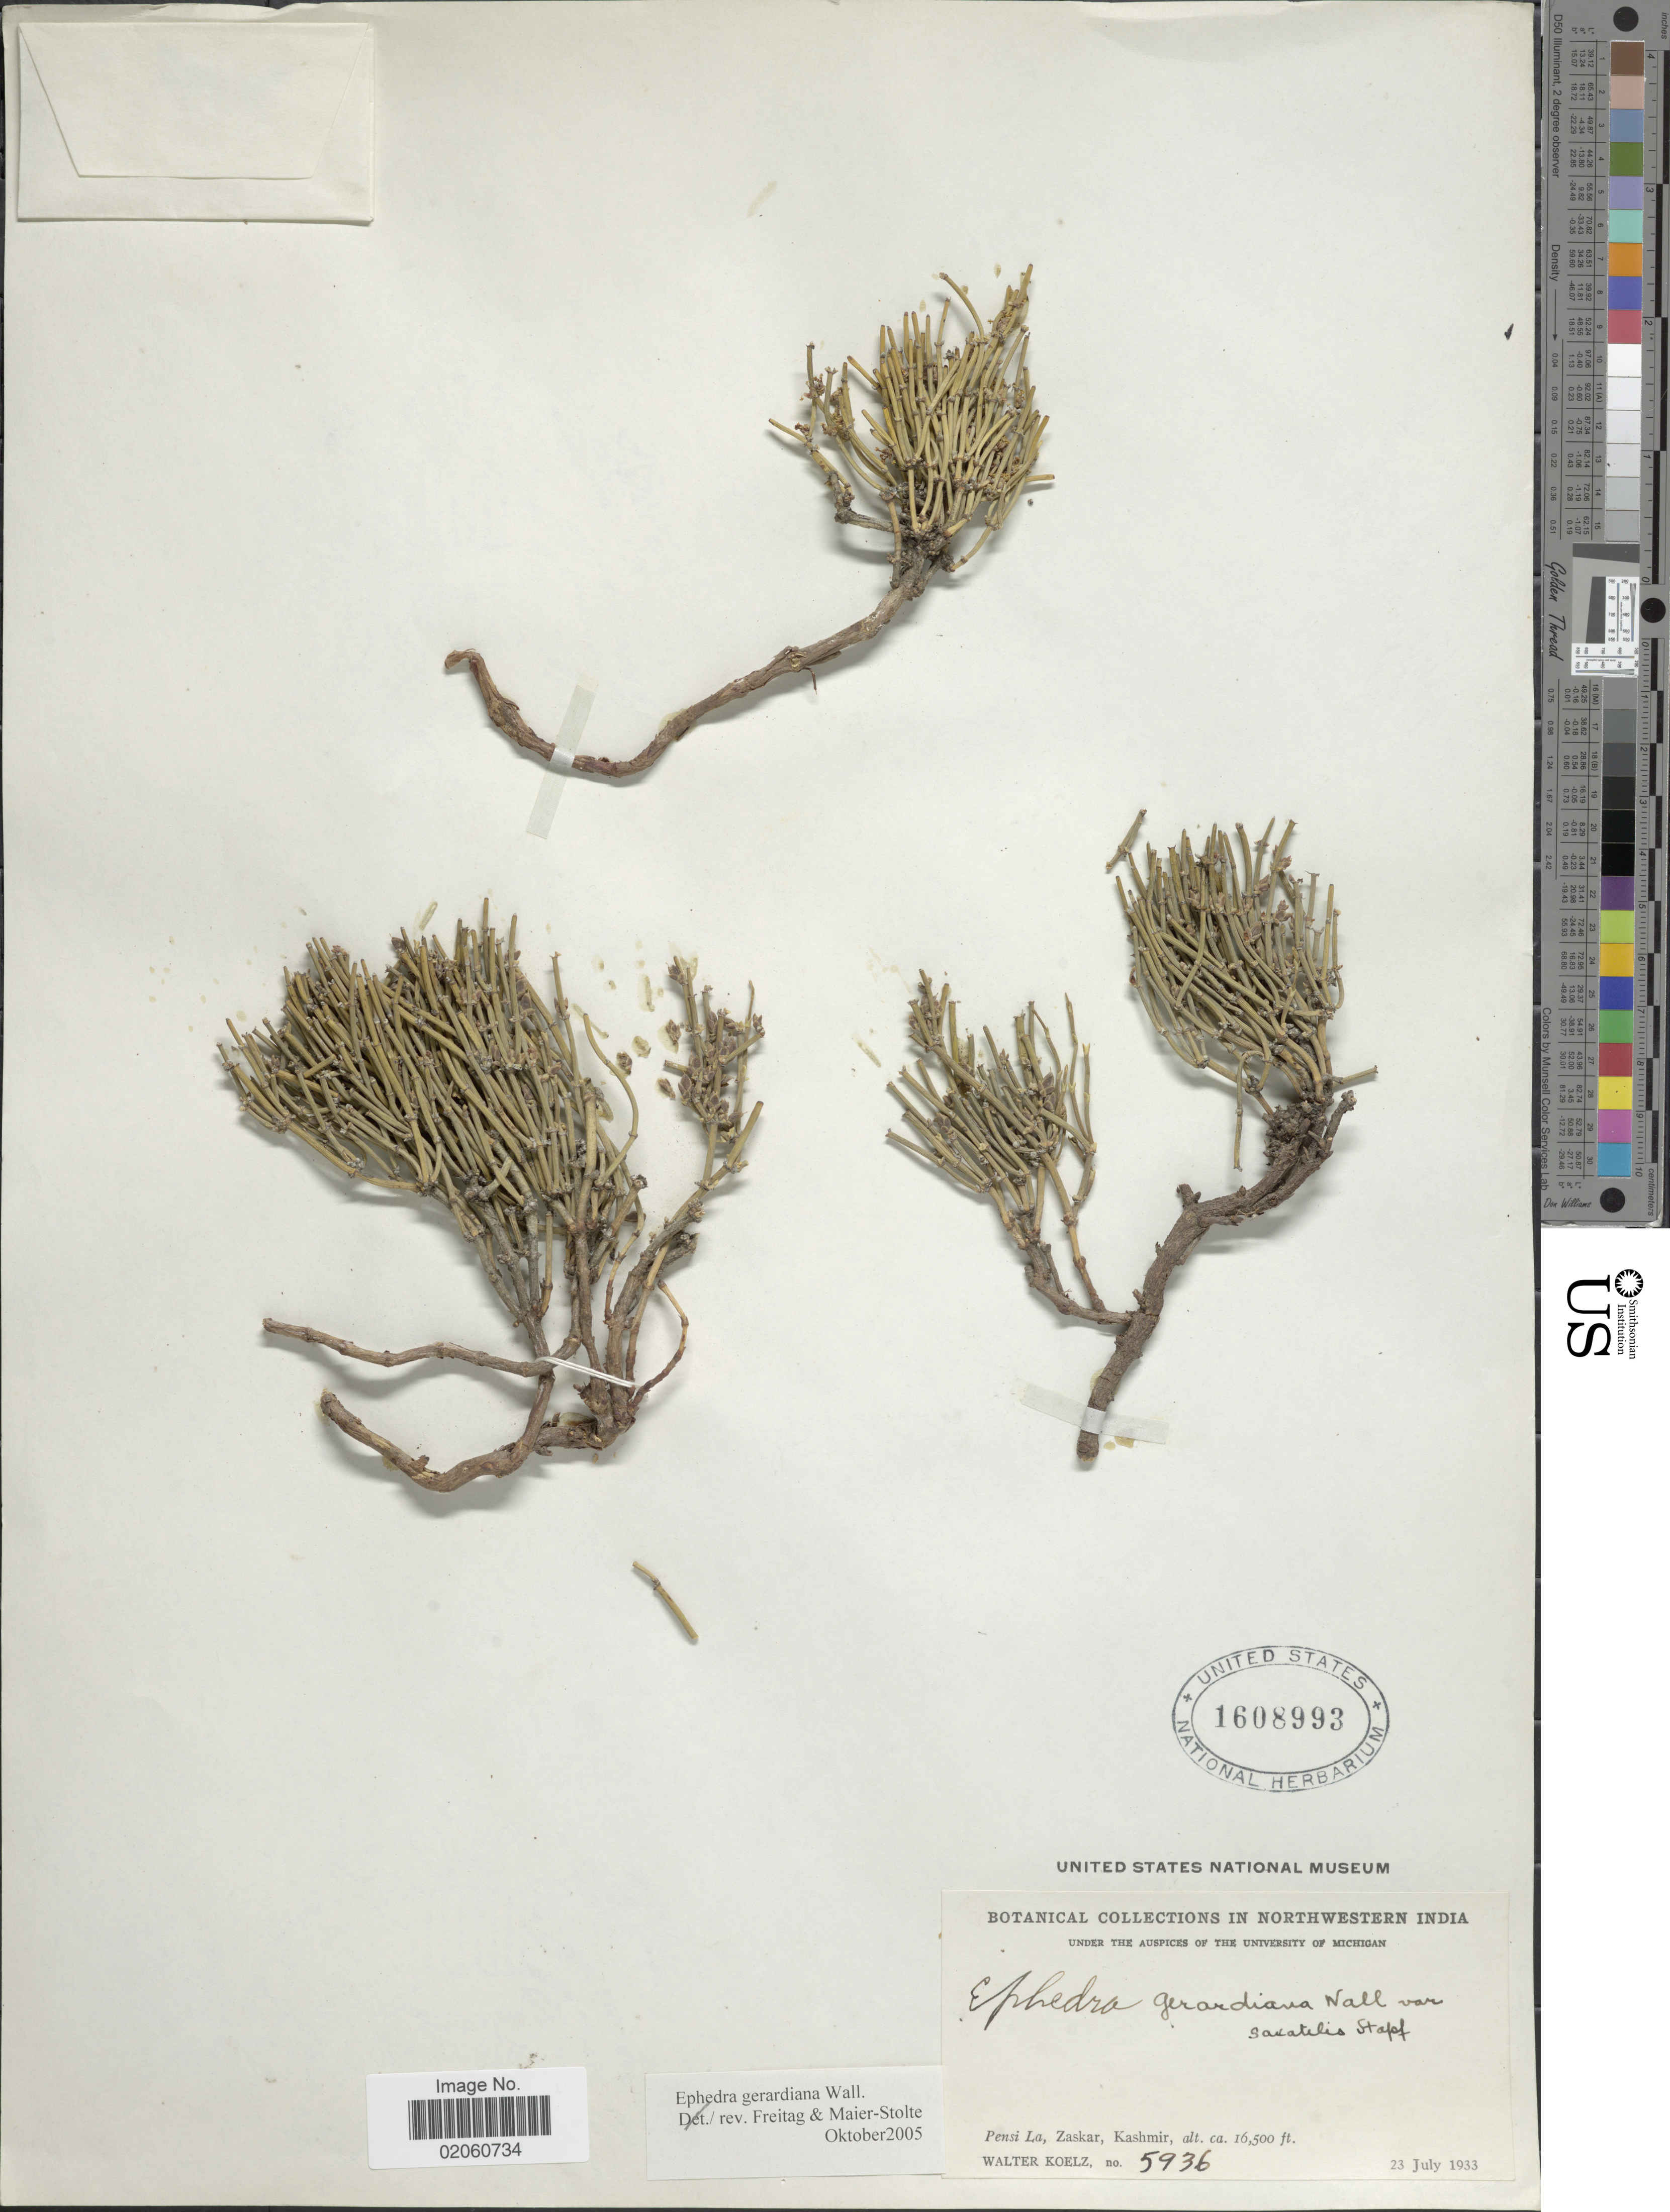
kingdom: Plantae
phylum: Tracheophyta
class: Gnetopsida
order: Ephedrales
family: Ephedraceae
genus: Ephedra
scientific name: Ephedra gerardiana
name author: Wall. ex Klotzsch & Garcke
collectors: W. N. Koelz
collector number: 5936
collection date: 1933-07-23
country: India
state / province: Jammu and Kashmir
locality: In Northwestern India, Pensi La, Zaskar, Kashmir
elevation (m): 5029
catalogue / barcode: US 1608993